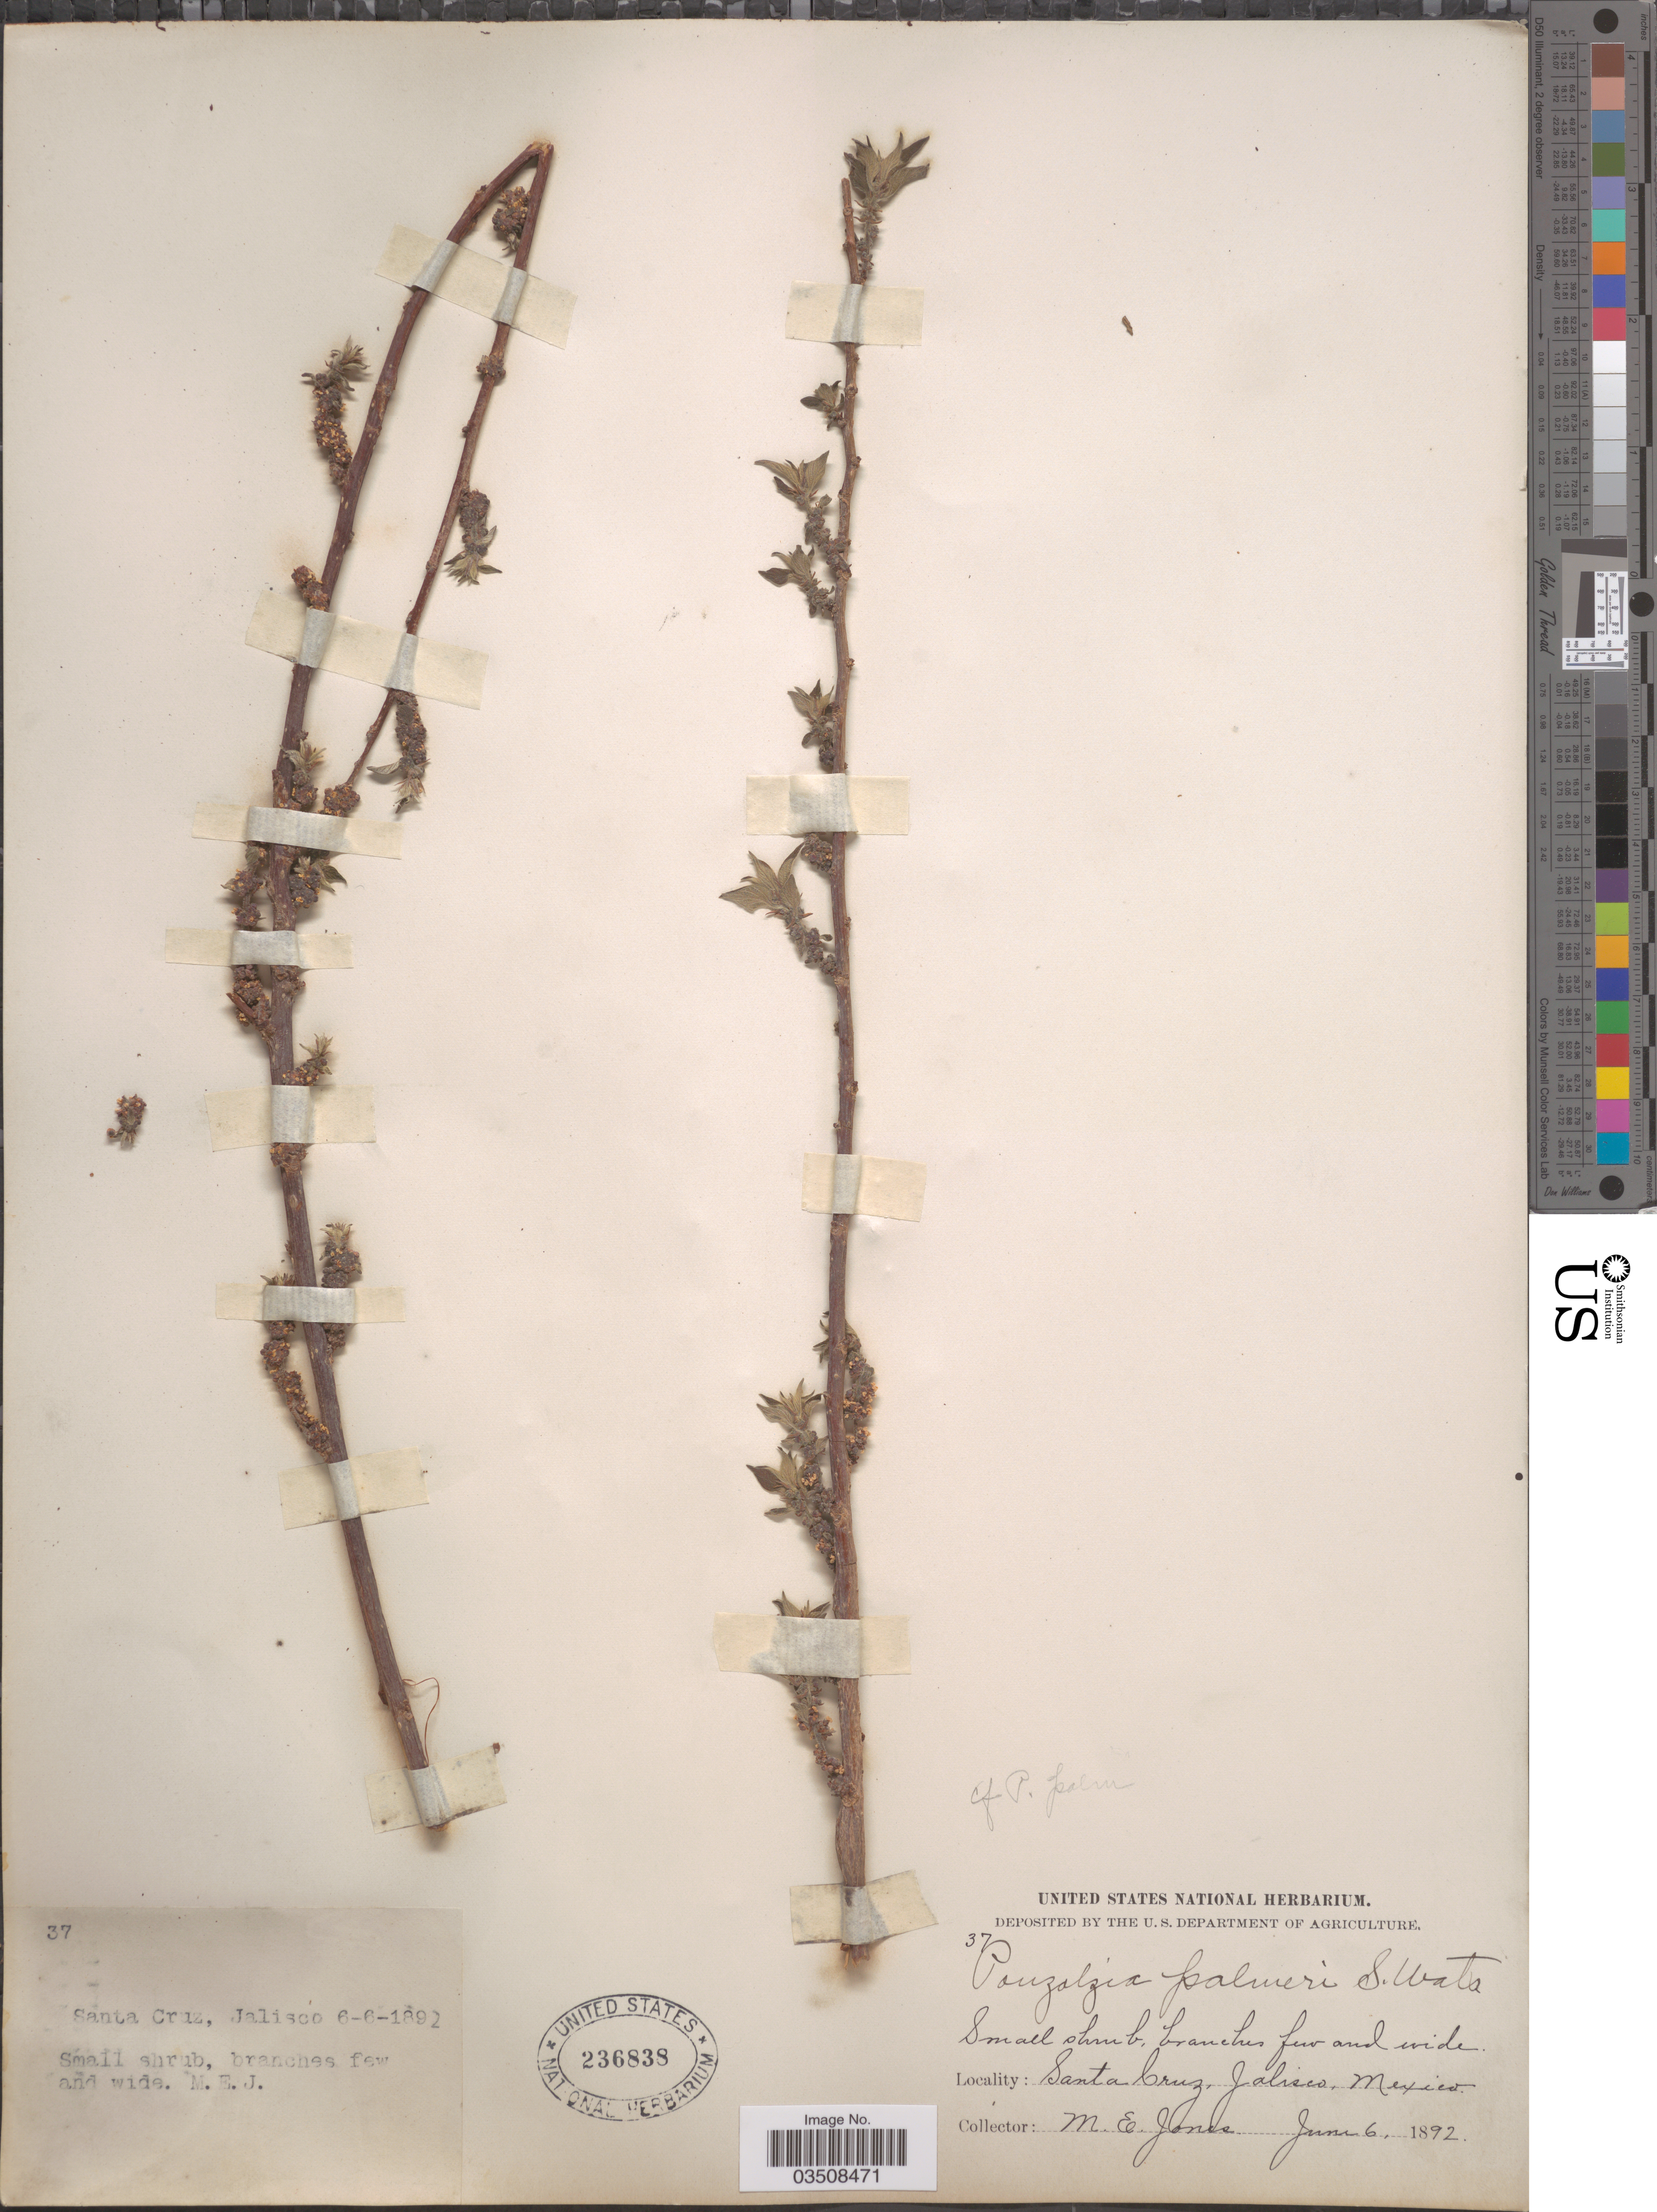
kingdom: Plantae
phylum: Tracheophyta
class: Magnoliopsida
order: Rosales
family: Urticaceae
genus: Pouzolzia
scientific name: Pouzolzia palmeri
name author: S. Watson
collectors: M. E. Jones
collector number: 37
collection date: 1892-06-06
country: Mexico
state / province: Jalisco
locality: Santa Cruz.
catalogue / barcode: US 236838